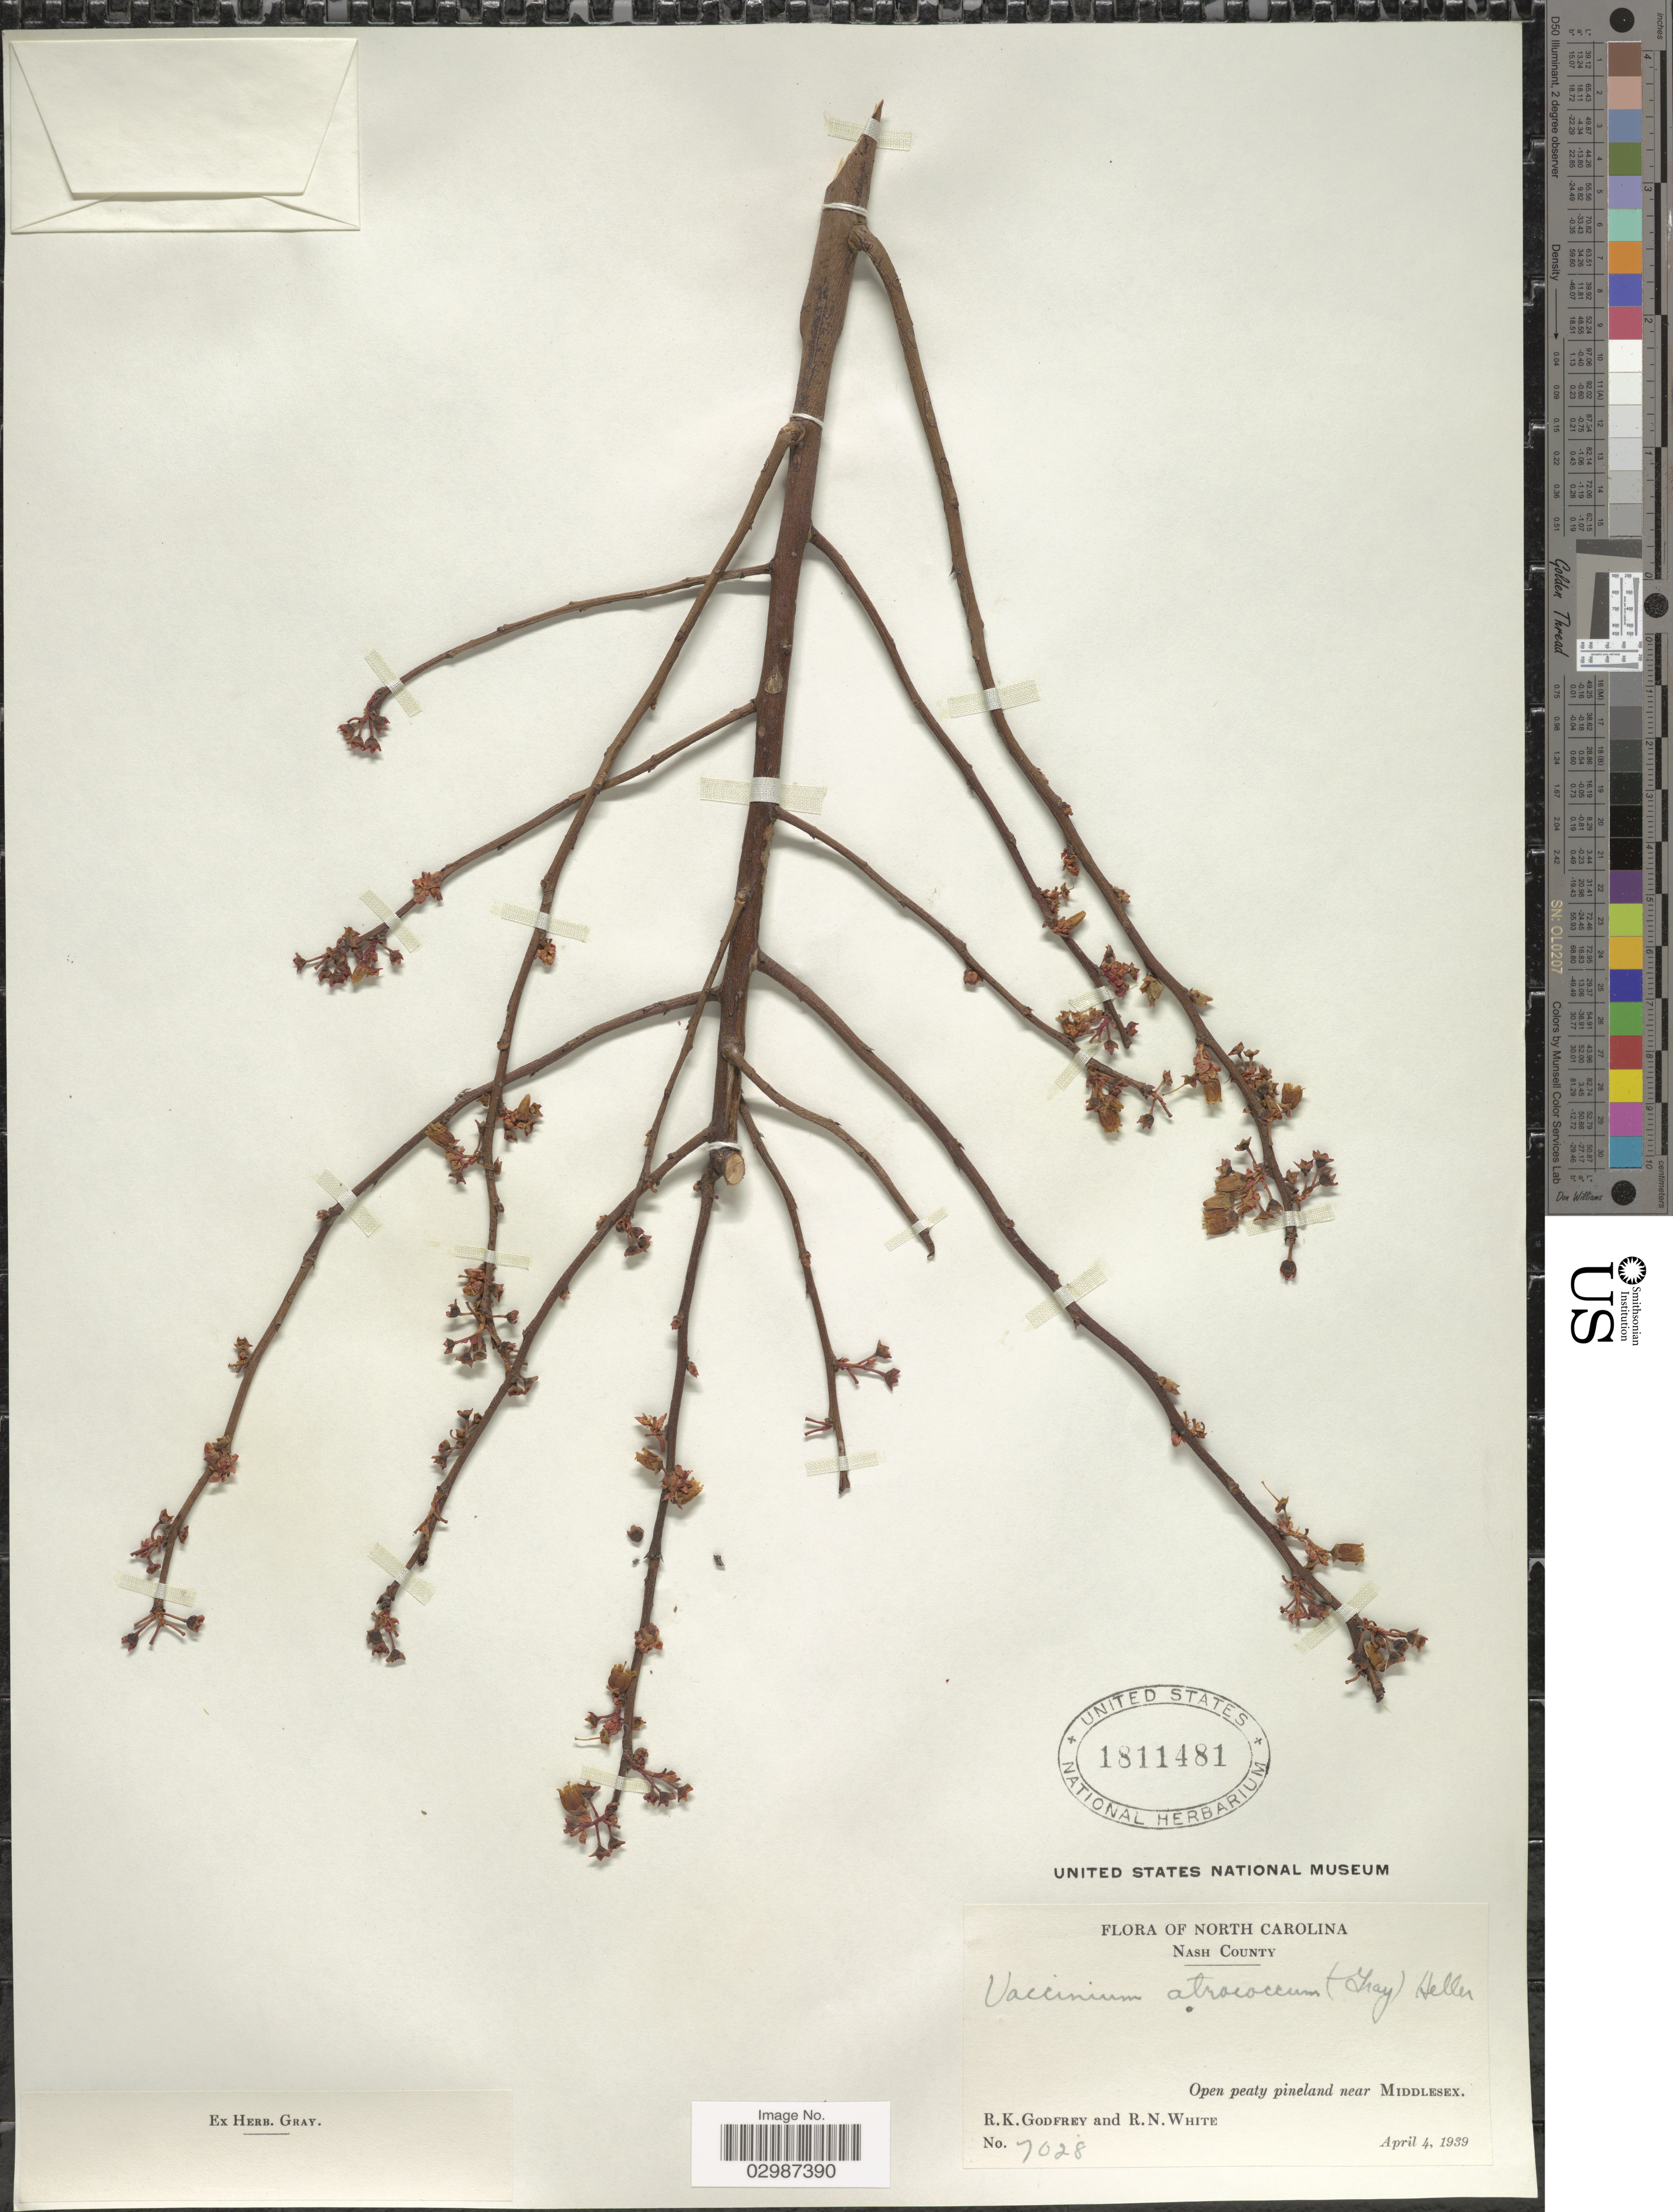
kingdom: Plantae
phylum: Tracheophyta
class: Magnoliopsida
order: Ericales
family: Ericaceae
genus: Vaccinium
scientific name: Vaccinium atrococcum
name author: (A. Gray) A. Heller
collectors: R. K. Godfrey & R. N. White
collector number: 7028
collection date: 1939-04-04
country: United States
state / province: North Carolina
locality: Nash County, Open peaty pineland near Middlesex.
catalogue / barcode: US 1811481